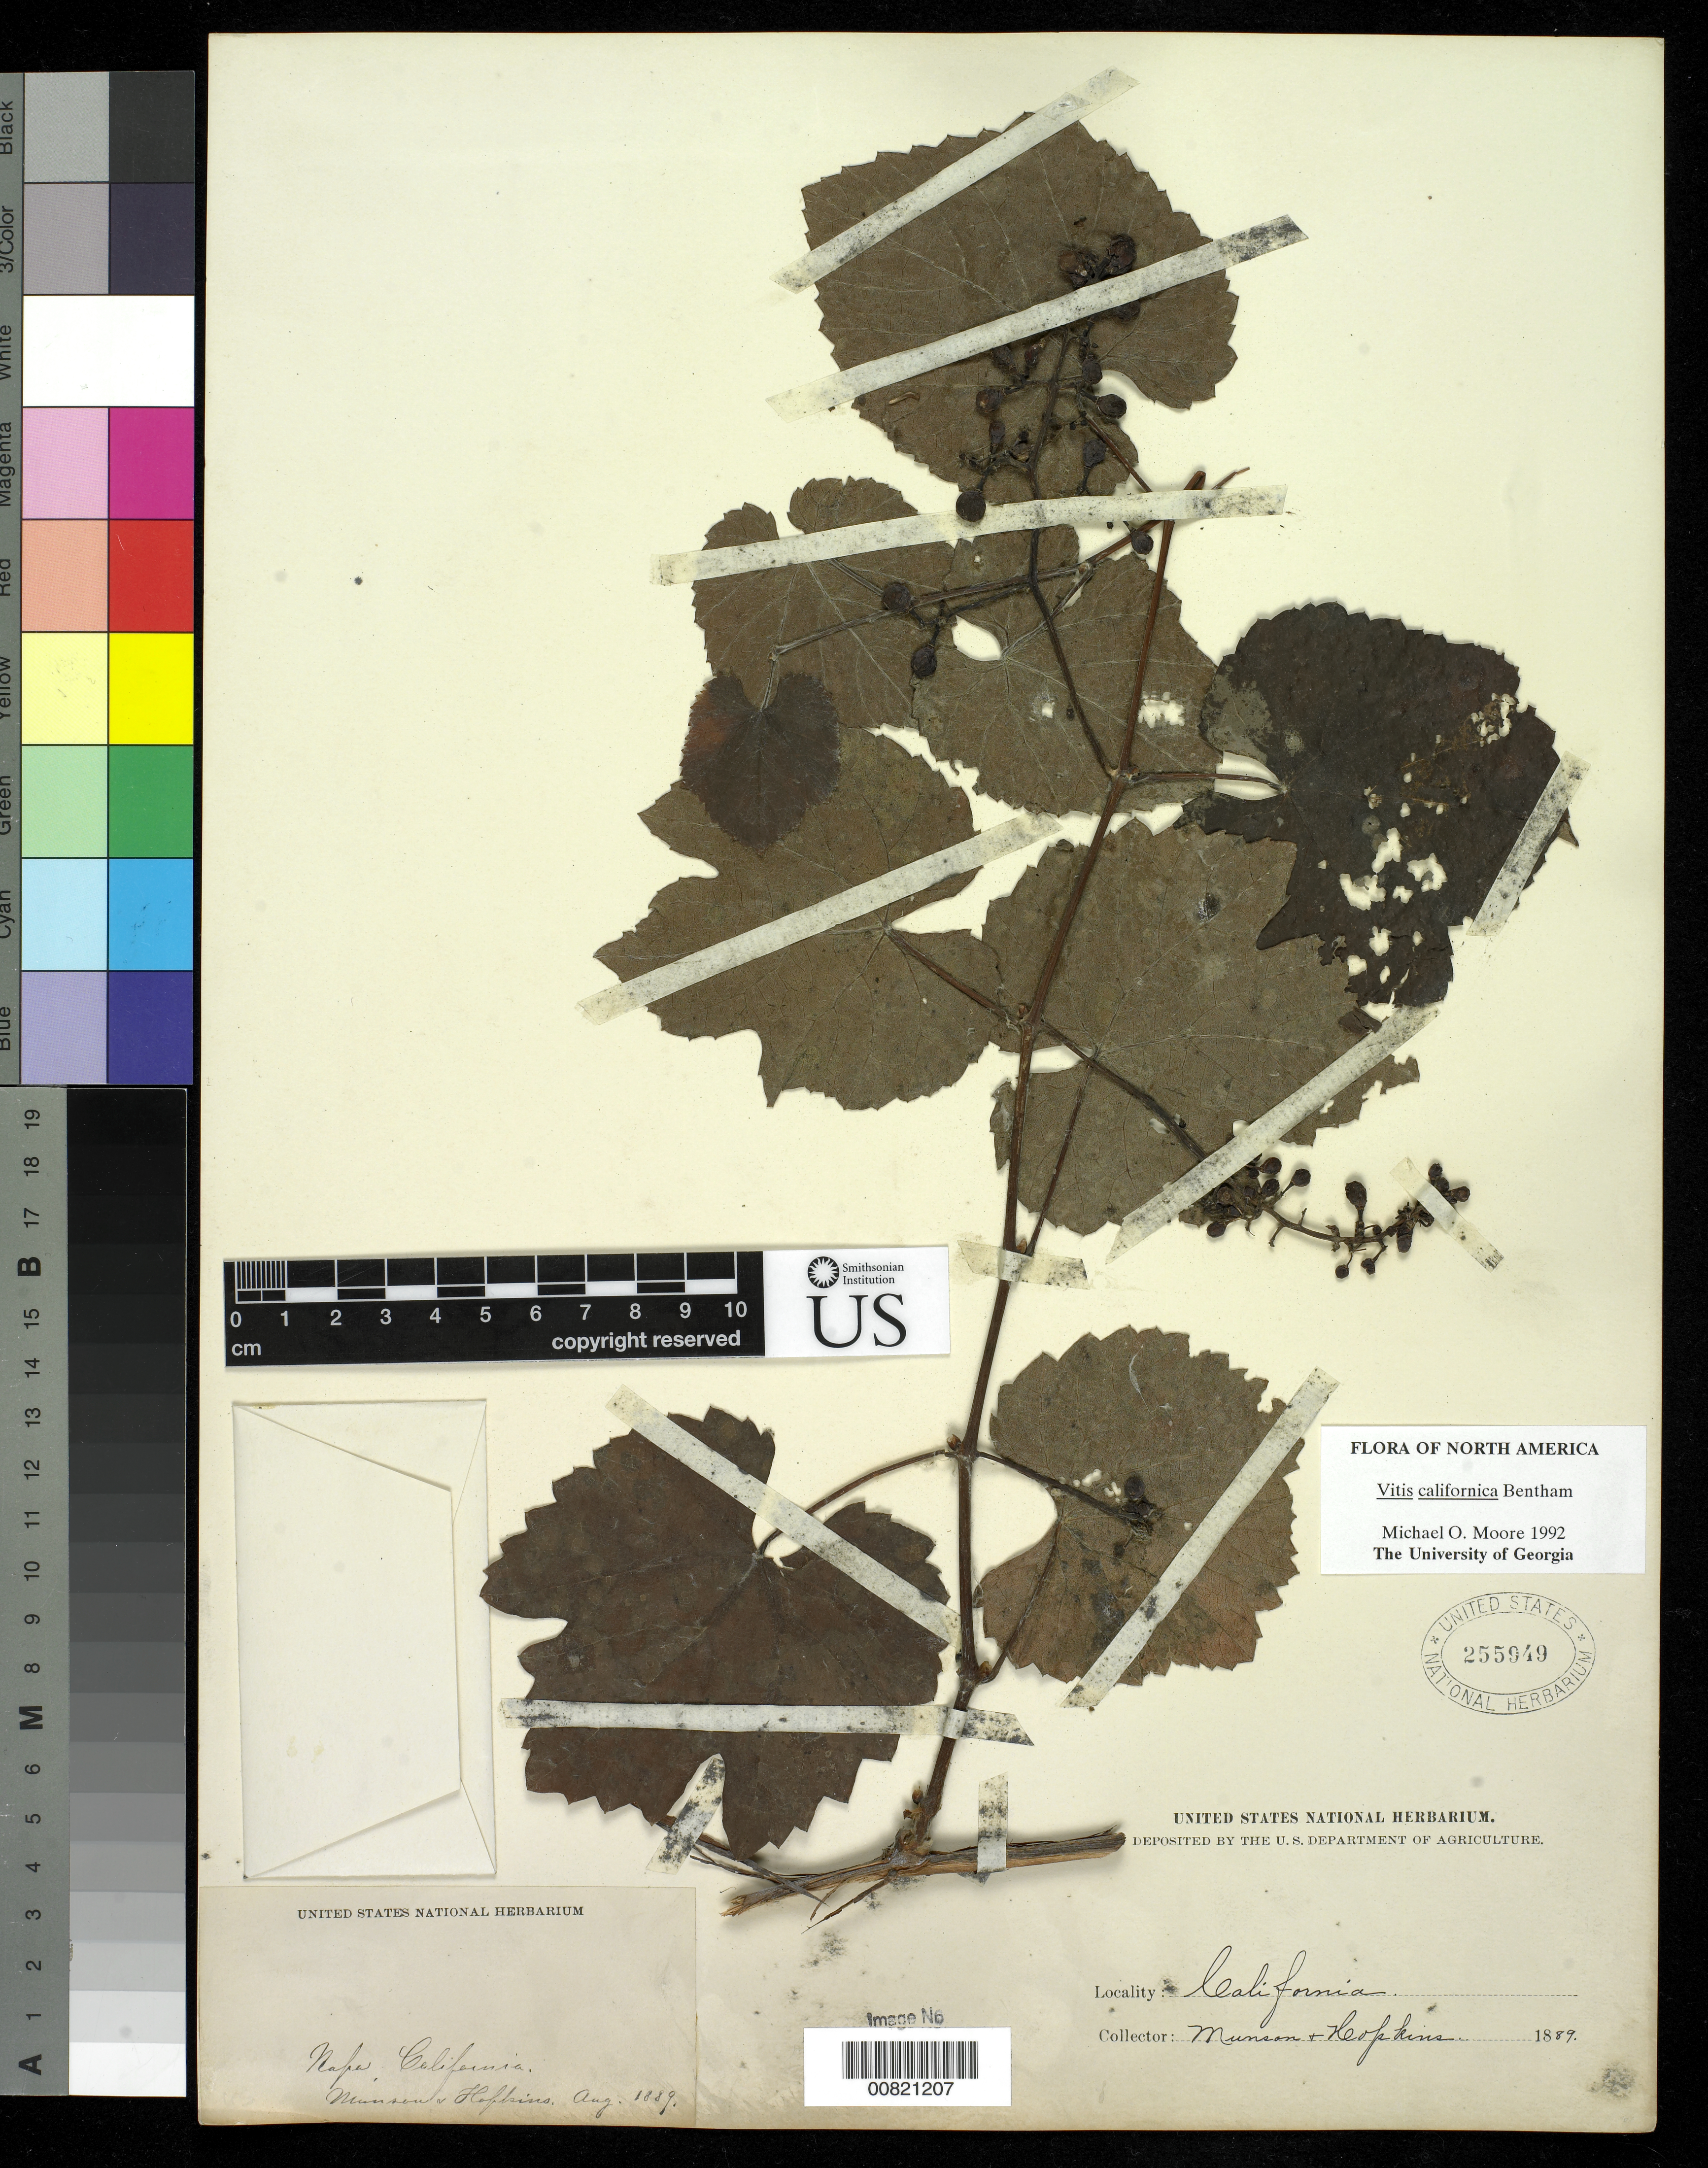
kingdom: Plantae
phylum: Tracheophyta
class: Magnoliopsida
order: Vitales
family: Vitaceae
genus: Vitis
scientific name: Vitis californica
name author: Benth.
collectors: T. V. Munson & -. Hopkins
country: United States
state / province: California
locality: Napa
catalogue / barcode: US 255949